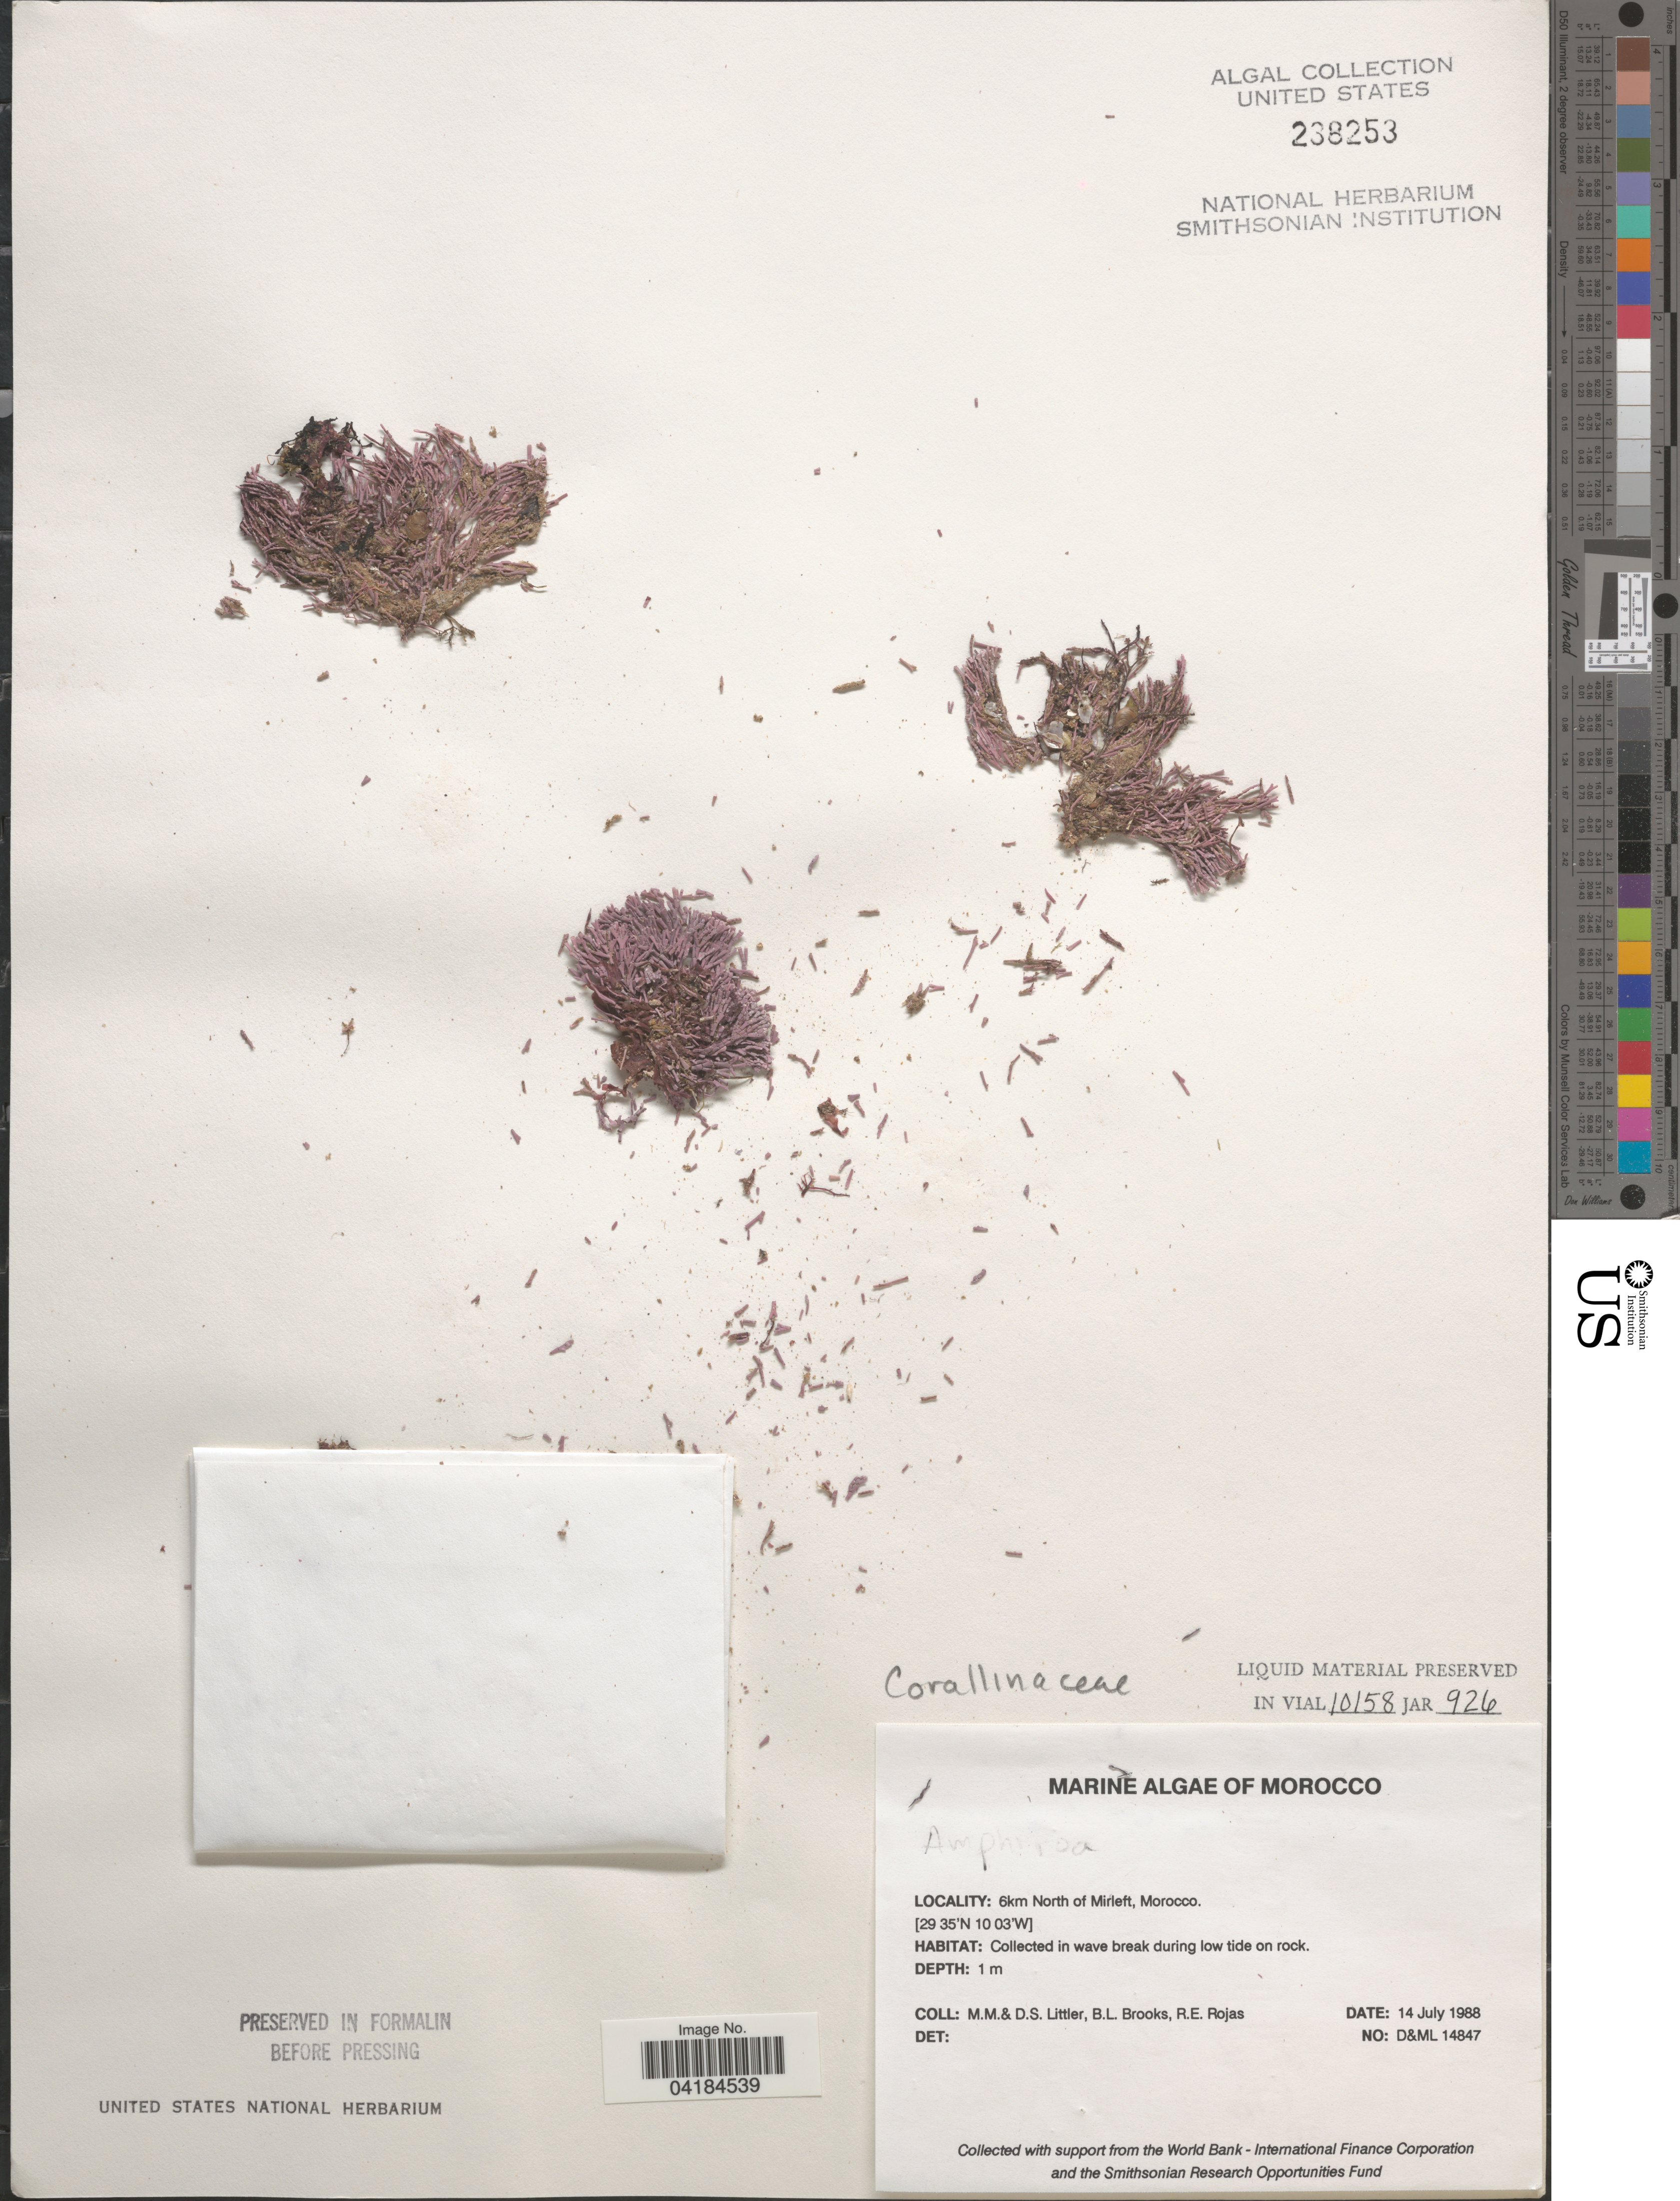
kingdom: Plantae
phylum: Rhodophyta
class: Florideophyceae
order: Corallinales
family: Lithophyllaceae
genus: Amphiroa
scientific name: Amphiroa sp.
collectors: D. S. Littler, B. Brooks & R. Rojas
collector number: D&ML14847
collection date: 1988-07-14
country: Morocco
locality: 6km North of Mirleft.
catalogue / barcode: US 238253